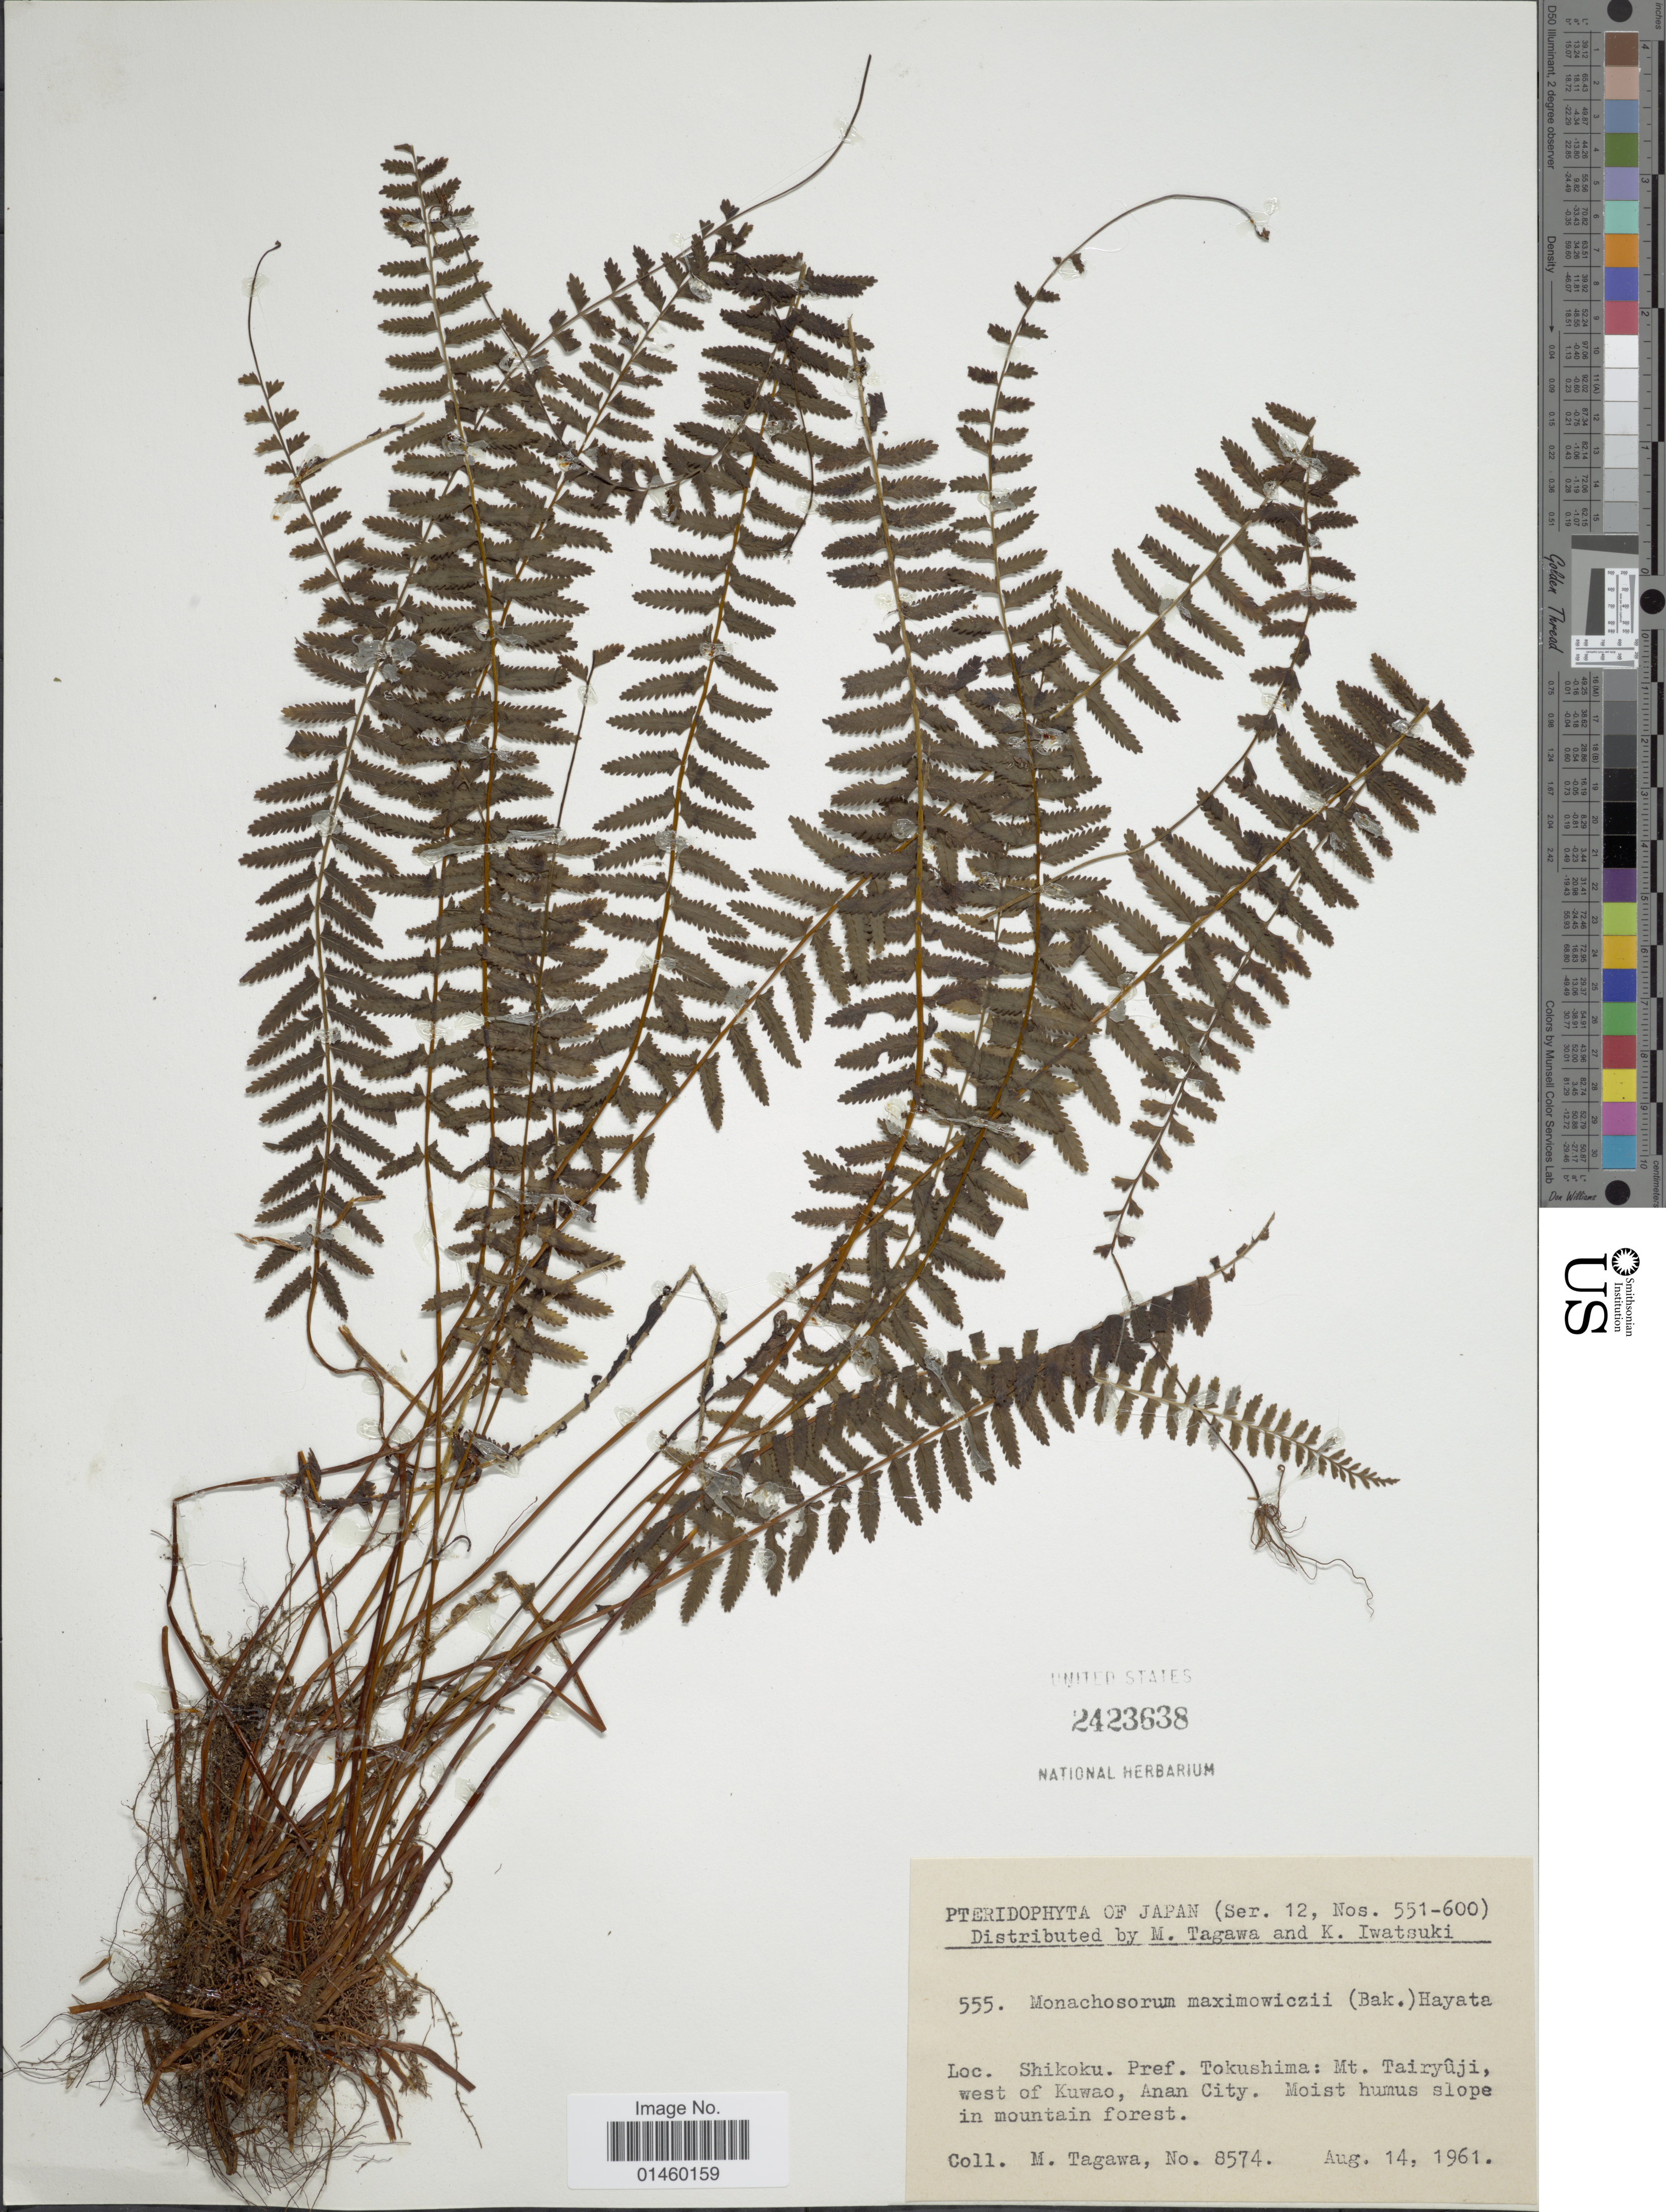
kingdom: Plantae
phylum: Tracheophyta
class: Polypodiopsida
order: Polypodiales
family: Dennstaedtiaceae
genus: Monachosorum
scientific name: Monachosorum maximowiczii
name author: (Baker) Hayata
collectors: M. Tagawa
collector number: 8574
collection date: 1961-08-14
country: Japan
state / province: Tokusima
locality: Shikoku. Pref. Tokushima: Mt. Tairyuji, west of Kuwao, Anan City.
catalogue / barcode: US 2423638